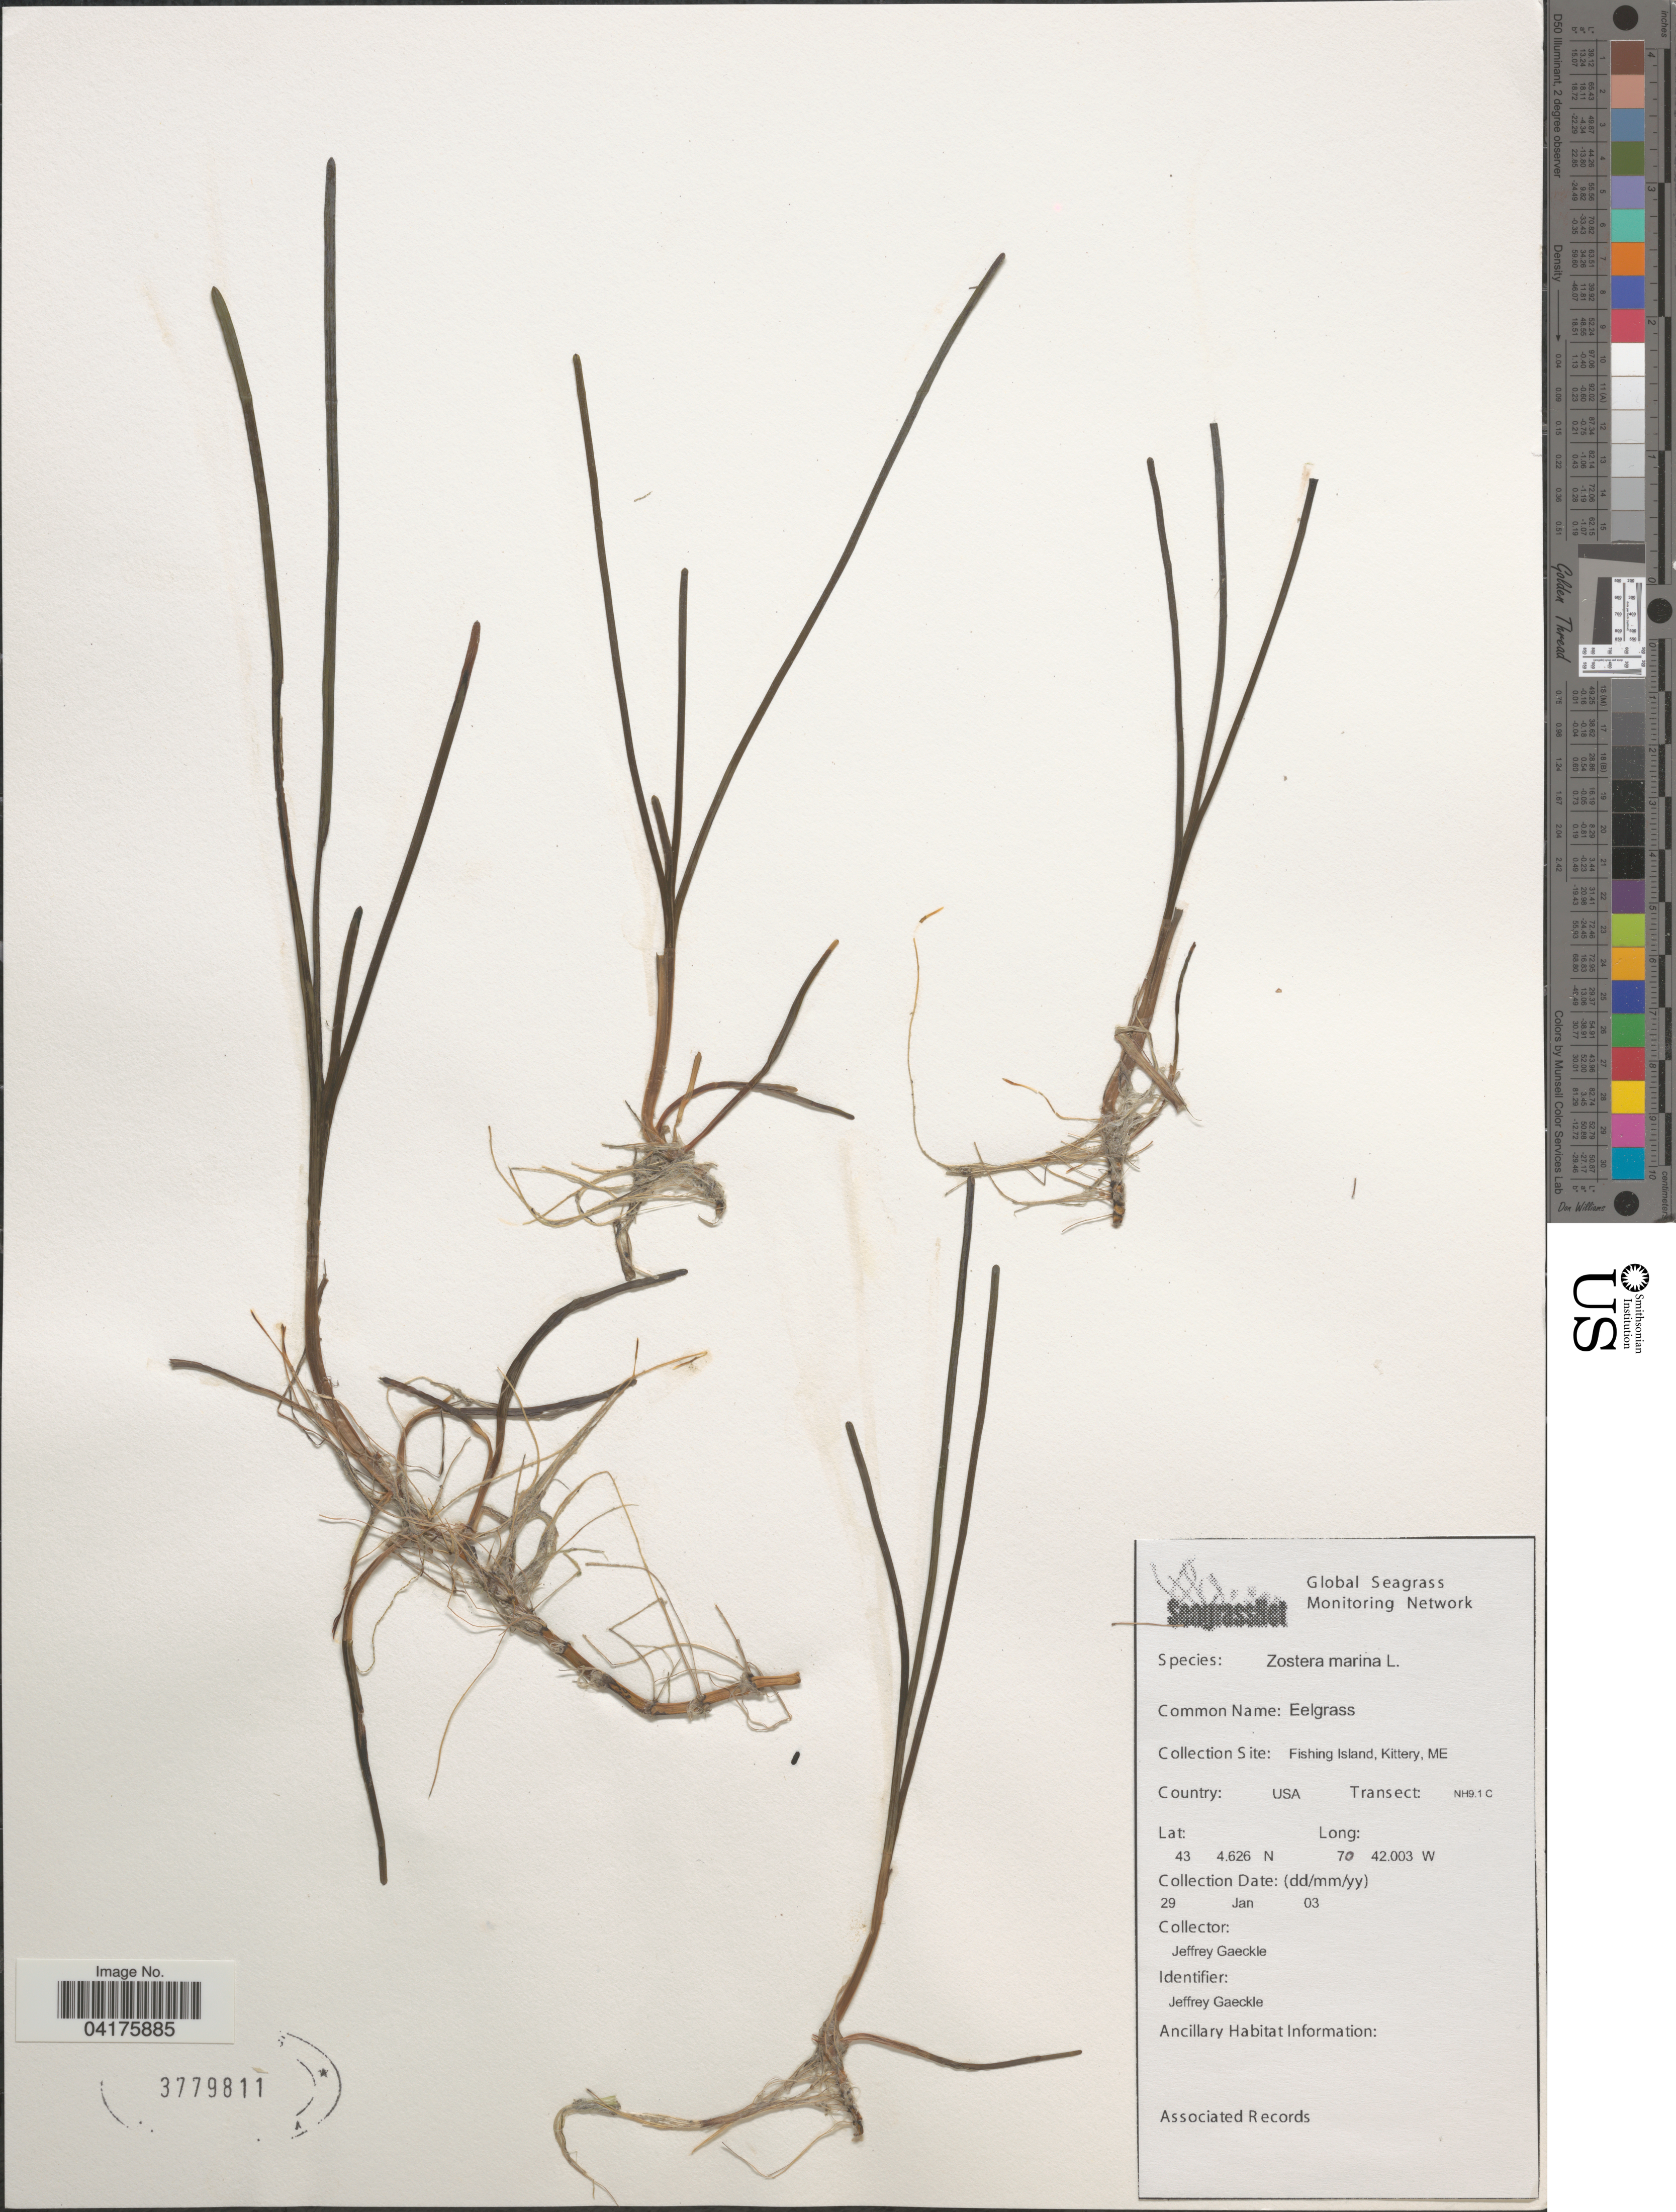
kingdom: Plantae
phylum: Tracheophyta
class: Liliopsida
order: Alismatales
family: Zosteraceae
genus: Zostera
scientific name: Zostera marina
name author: L.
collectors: J. Gaeckle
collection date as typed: Transcribed d/m/y: 29/1/3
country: United States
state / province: Maine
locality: Fishing Island, Kittery.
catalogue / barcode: US 3779811